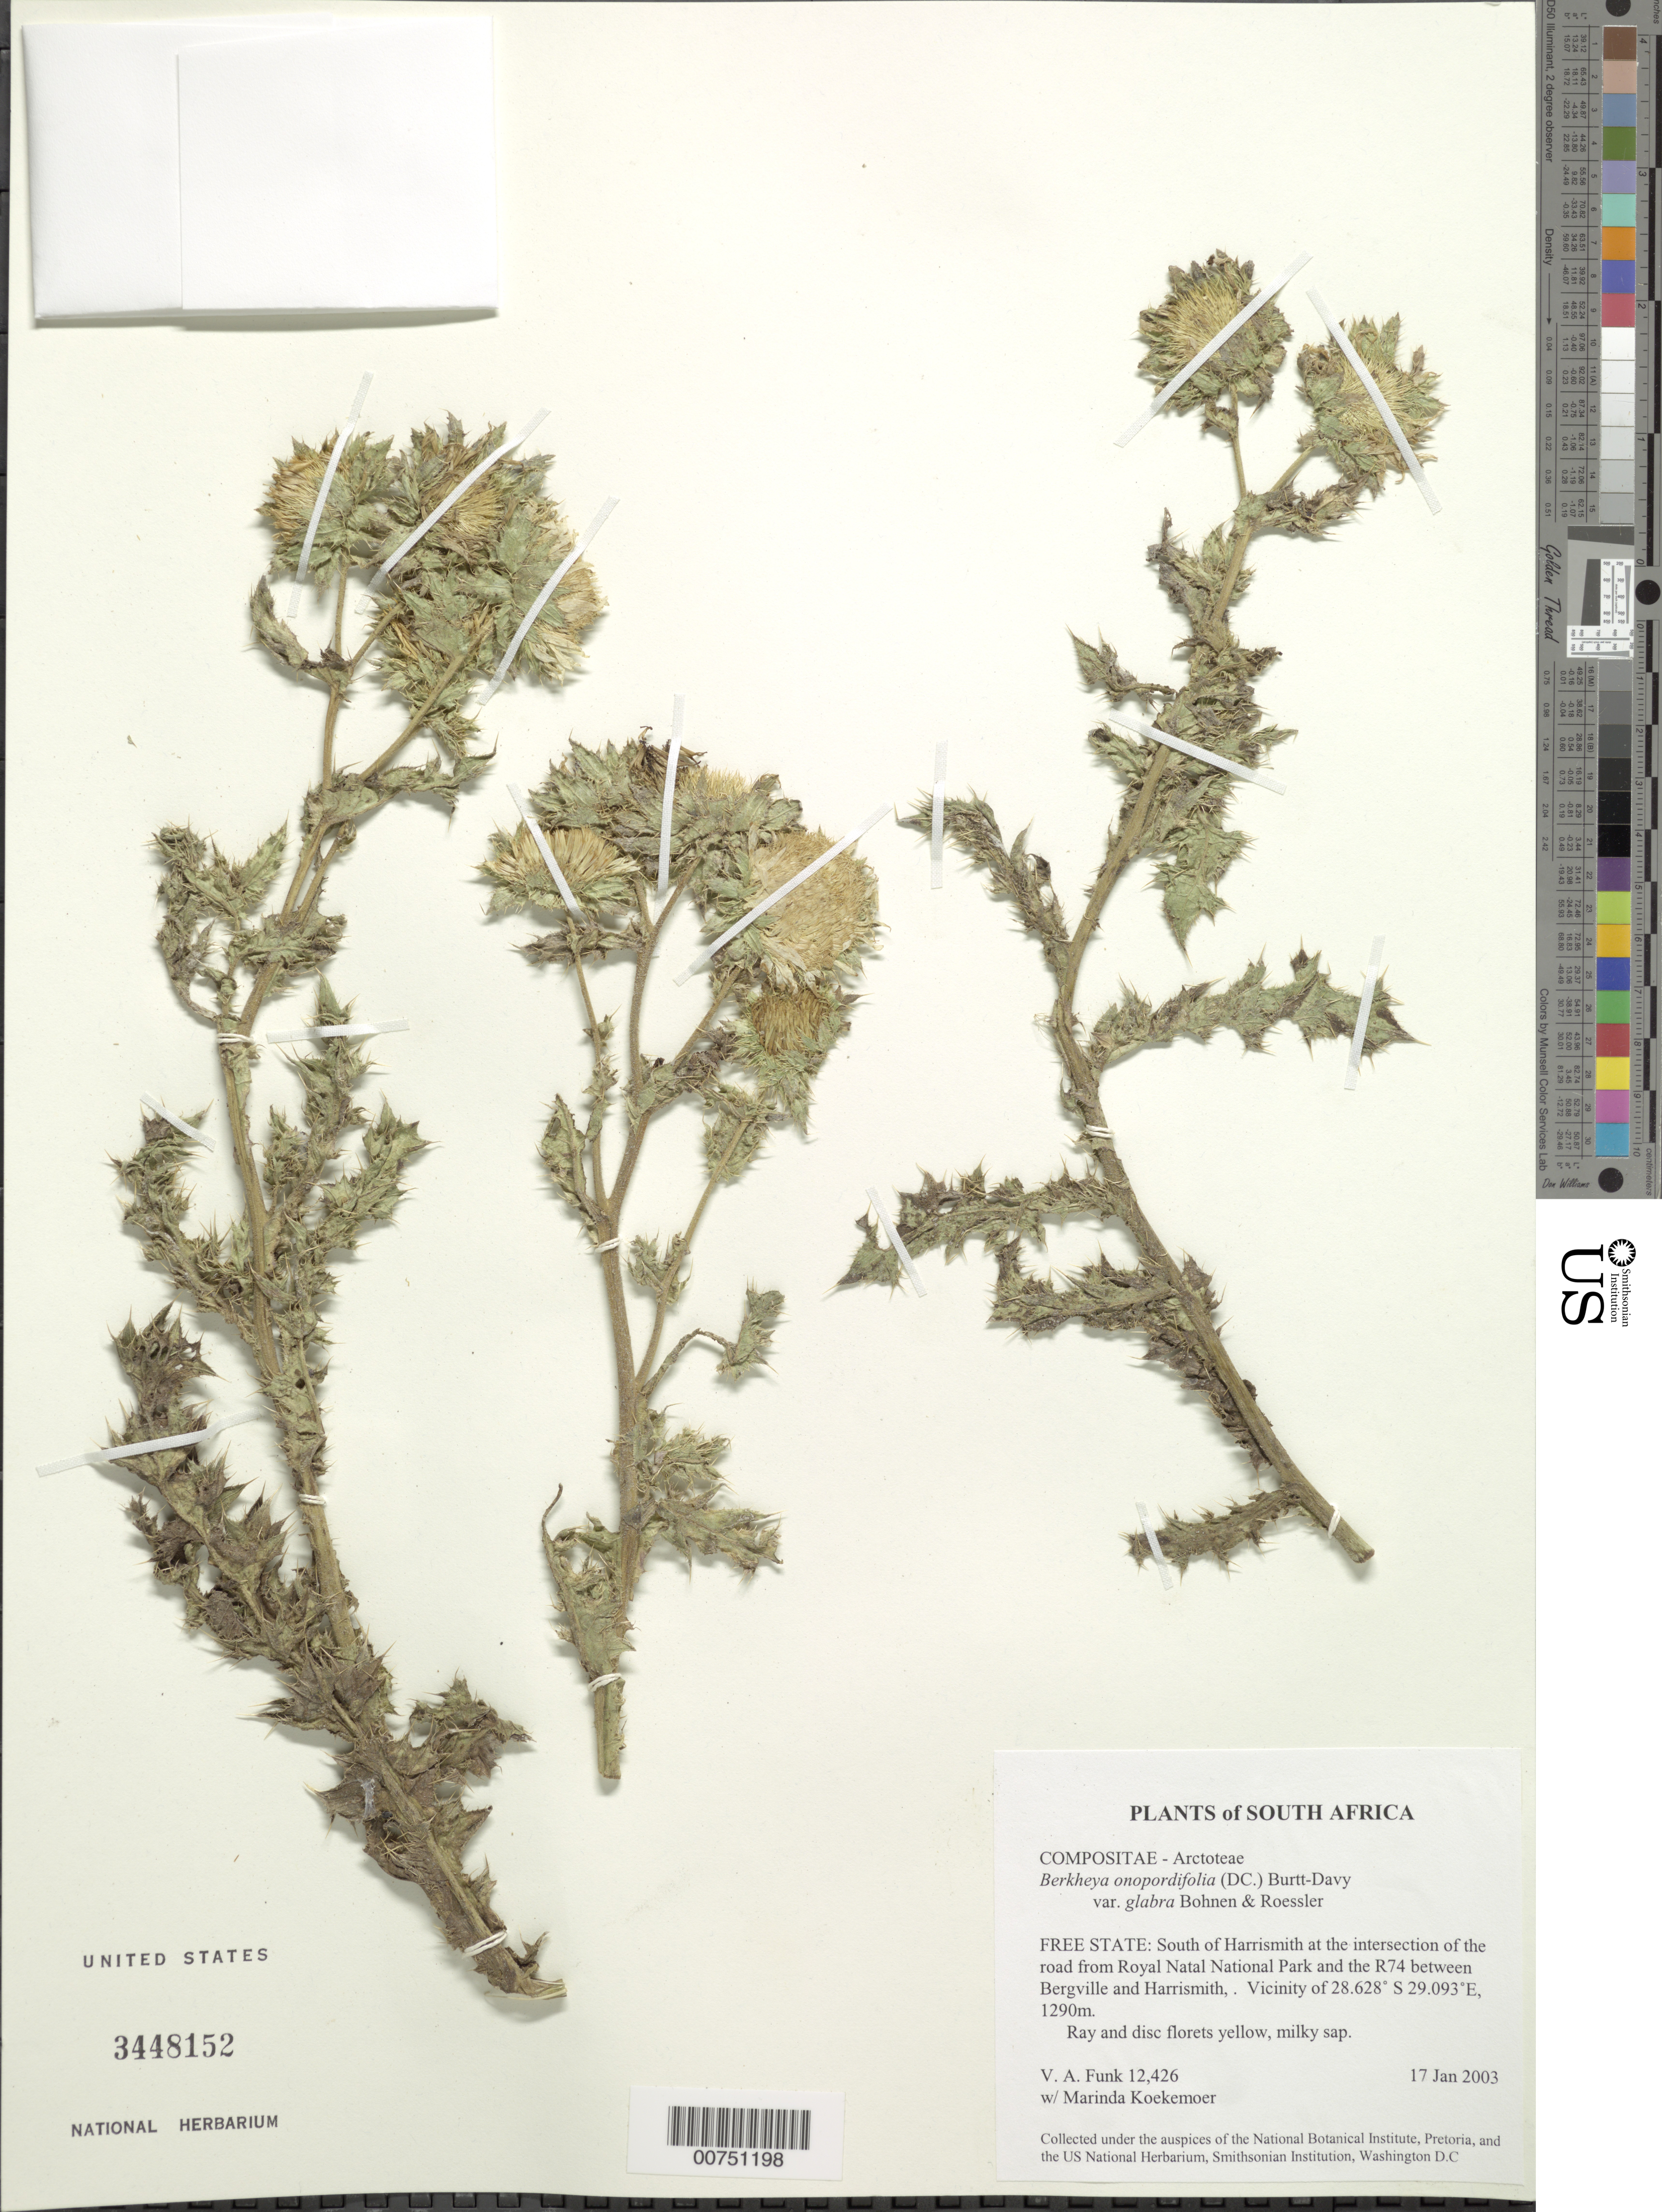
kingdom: Plantae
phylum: Tracheophyta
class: Magnoliopsida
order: Asterales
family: Asteraceae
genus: Berkheya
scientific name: Berkheya onopordifolia var. glabra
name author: Bohnen & Roessler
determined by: Funk, Vicki A., (BOT), Smithsonian Institution - National Museum of Natural History (UNITED STATES)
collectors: V. Funk & M. Koekemoer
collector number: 12426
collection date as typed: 17 January 2003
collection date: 2003-01-17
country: South Africa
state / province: Free State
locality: Harrismith, S of; at intersection of road from Royal Natal National Park and the R74 between Bergville and Harrismith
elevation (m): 1290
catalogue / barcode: US 3448152